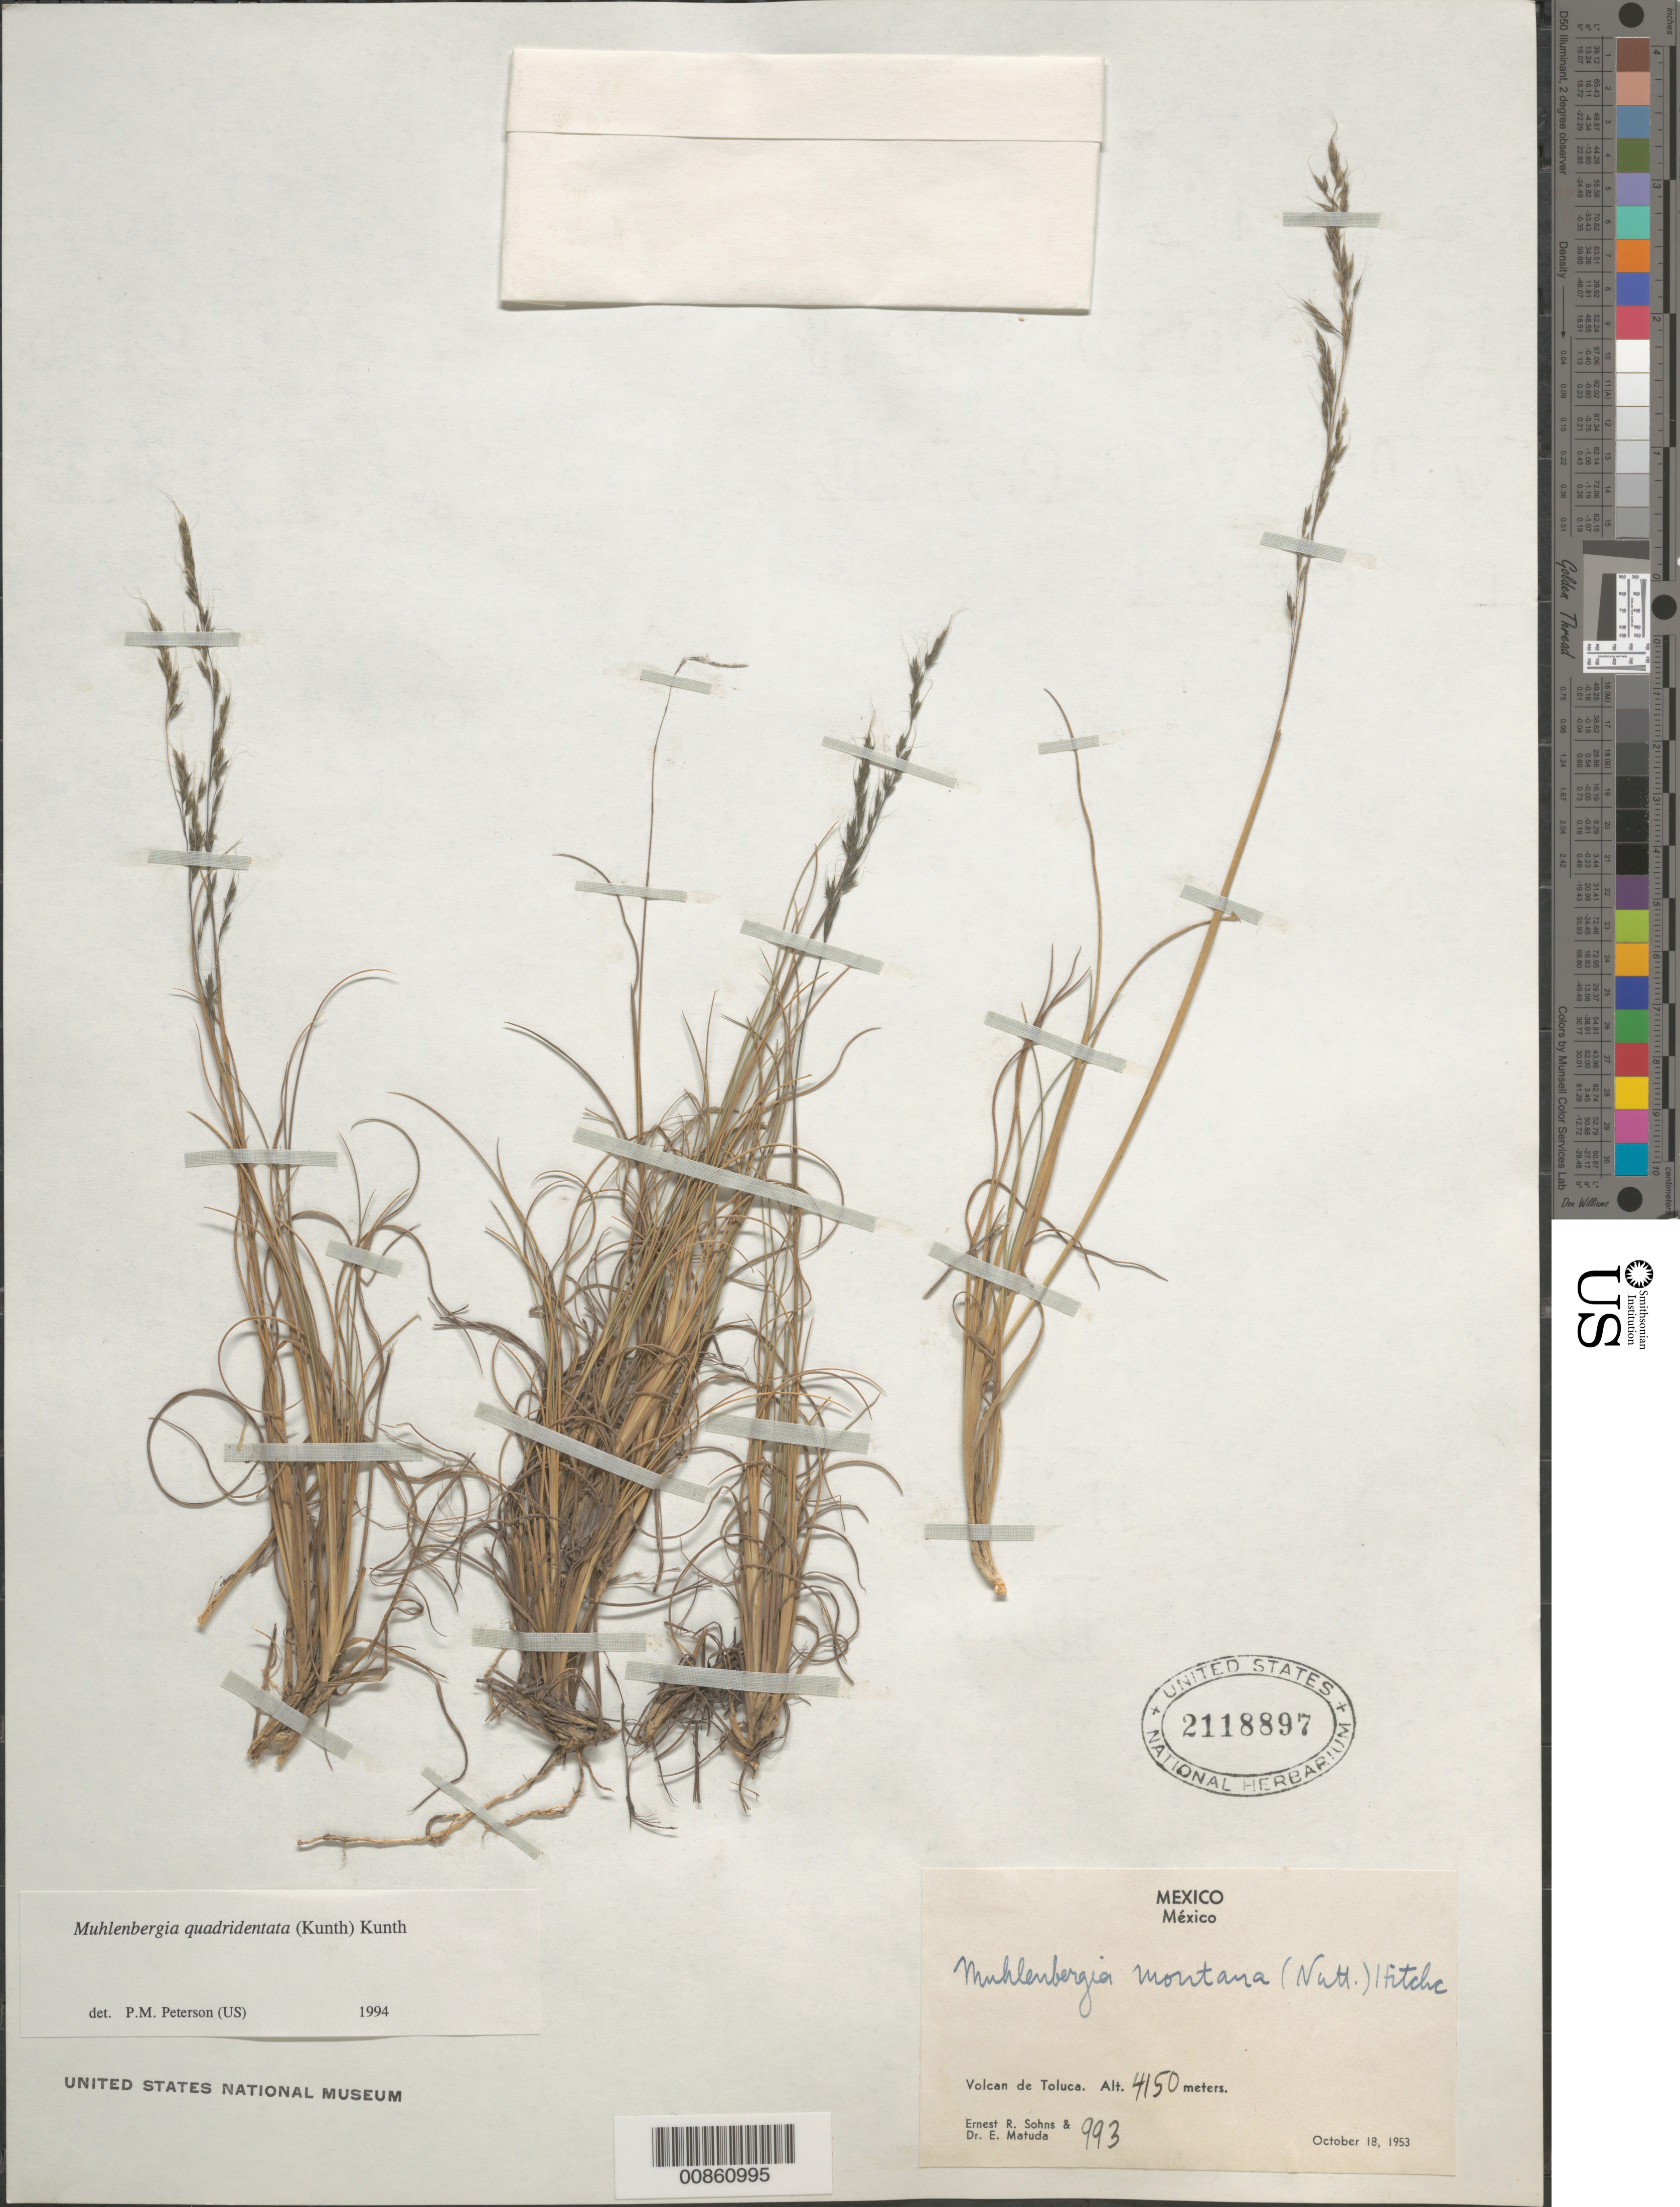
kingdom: Plantae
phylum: Tracheophyta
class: Liliopsida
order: Poales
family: Poaceae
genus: Muhlenbergia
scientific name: Muhlenbergia purpusii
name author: Mez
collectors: E. R. Sohns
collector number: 993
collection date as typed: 18 Oct 1953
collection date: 1953-10-18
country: Mexico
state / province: México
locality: Volcan de Toluca, Mex.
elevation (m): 4150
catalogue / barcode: US 2118897